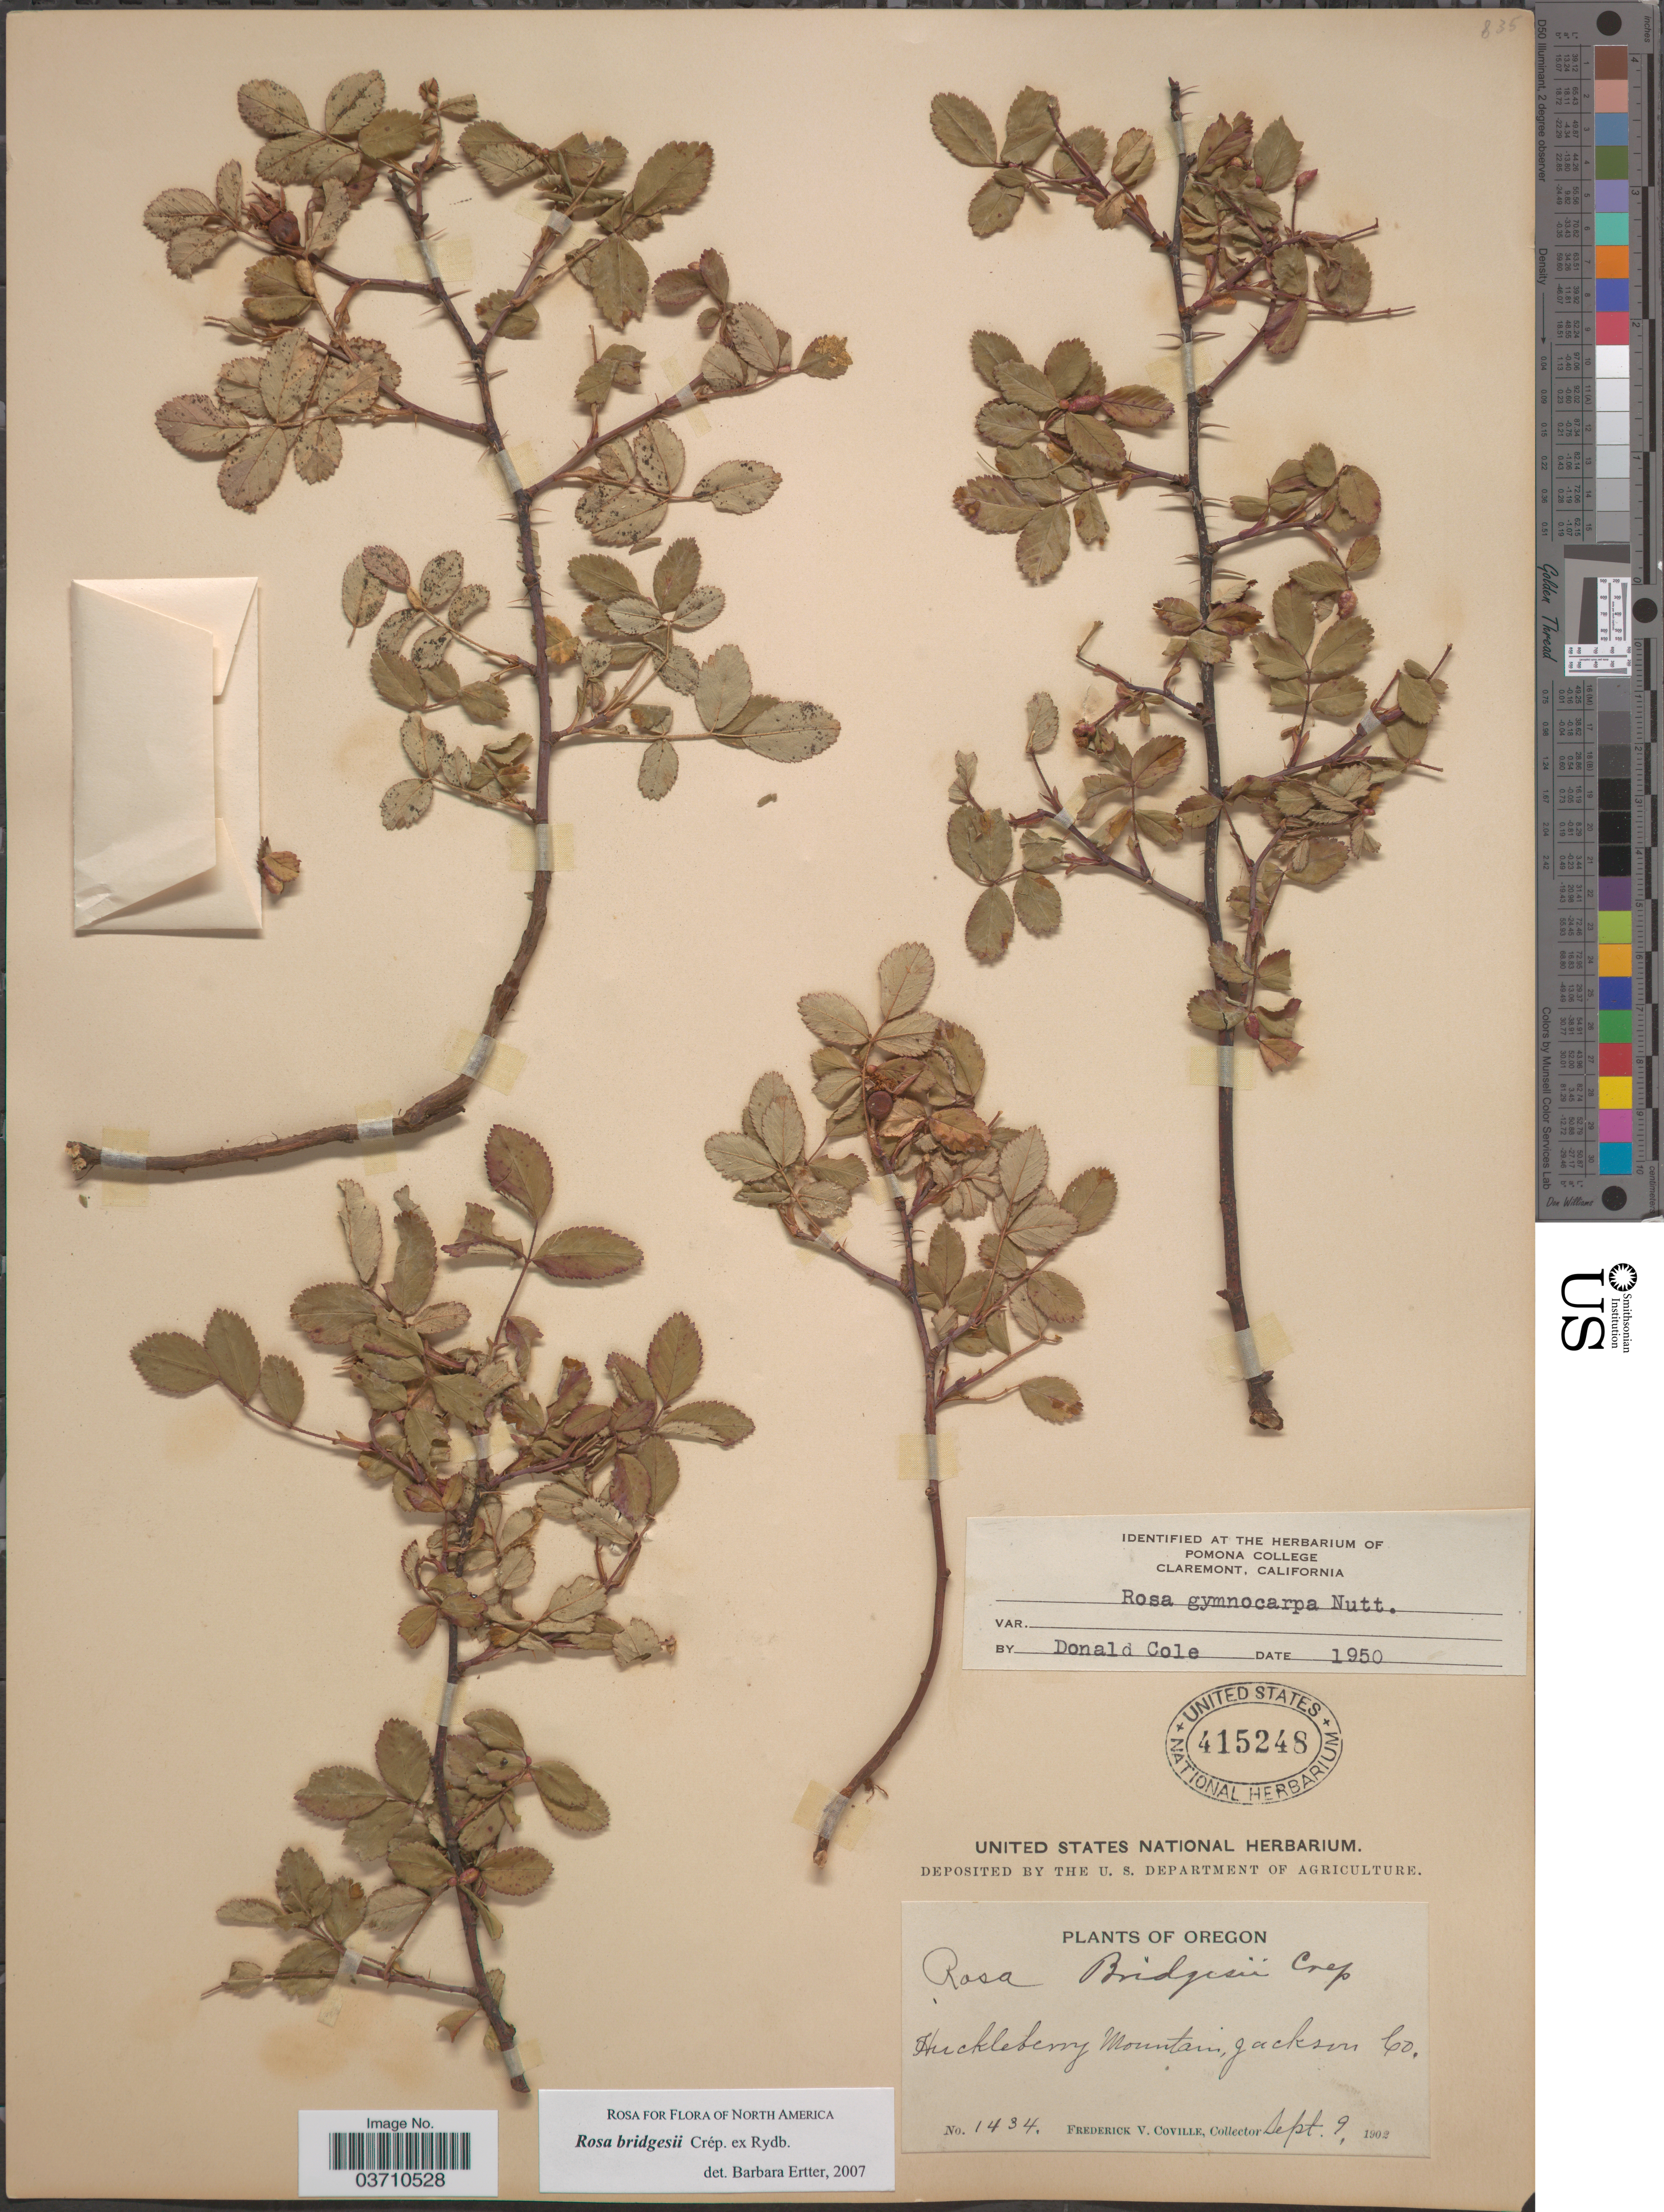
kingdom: Plantae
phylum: Tracheophyta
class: Magnoliopsida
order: Rosales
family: Rosaceae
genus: Rosa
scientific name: Rosa bridgesii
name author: Crép. ex Rydb.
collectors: F. V. Coville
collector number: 1434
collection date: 1902-09-09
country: United States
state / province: Oregon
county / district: Jackson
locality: Huckleberry Mountain, Jackson Co.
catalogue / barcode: US 415248